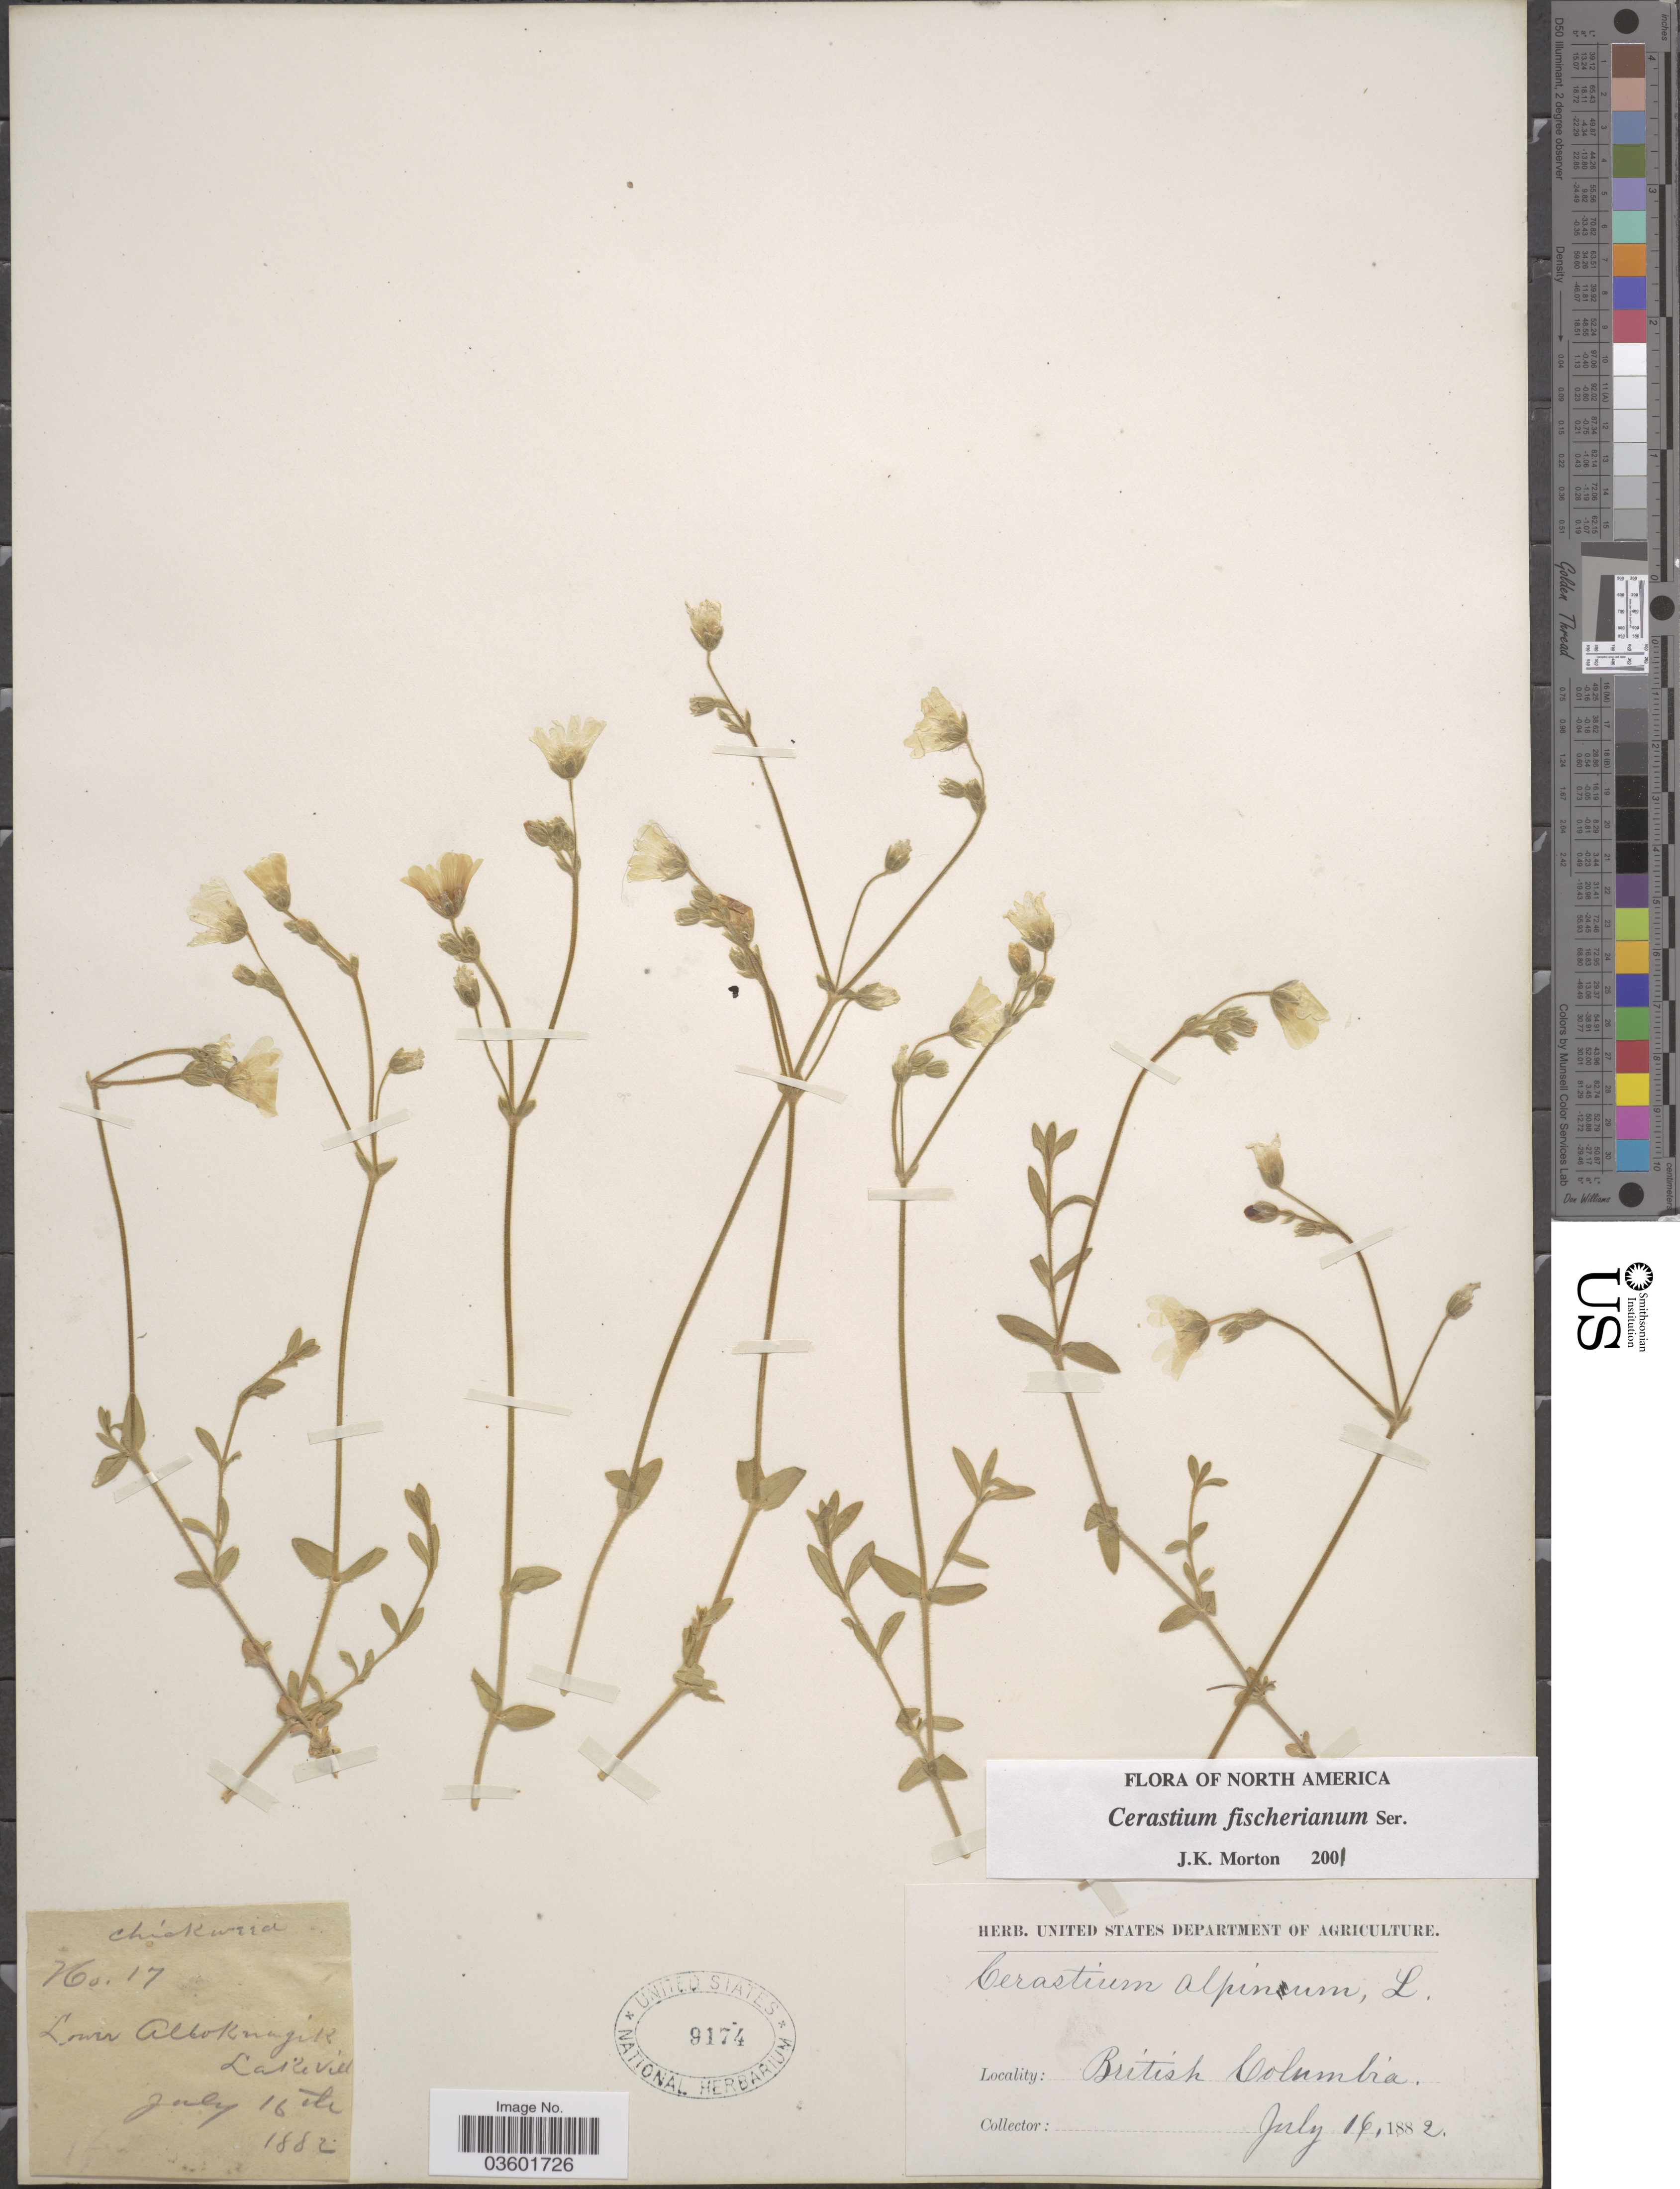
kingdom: Plantae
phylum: Tracheophyta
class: Magnoliopsida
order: Caryophyllales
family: Caryophyllaceae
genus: Cerastium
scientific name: Cerastium fischerianum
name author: Ser.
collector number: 17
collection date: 1882-07-16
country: Canada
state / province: British Columbia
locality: Lower Alloknagik Lake Vill.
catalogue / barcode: US 9174